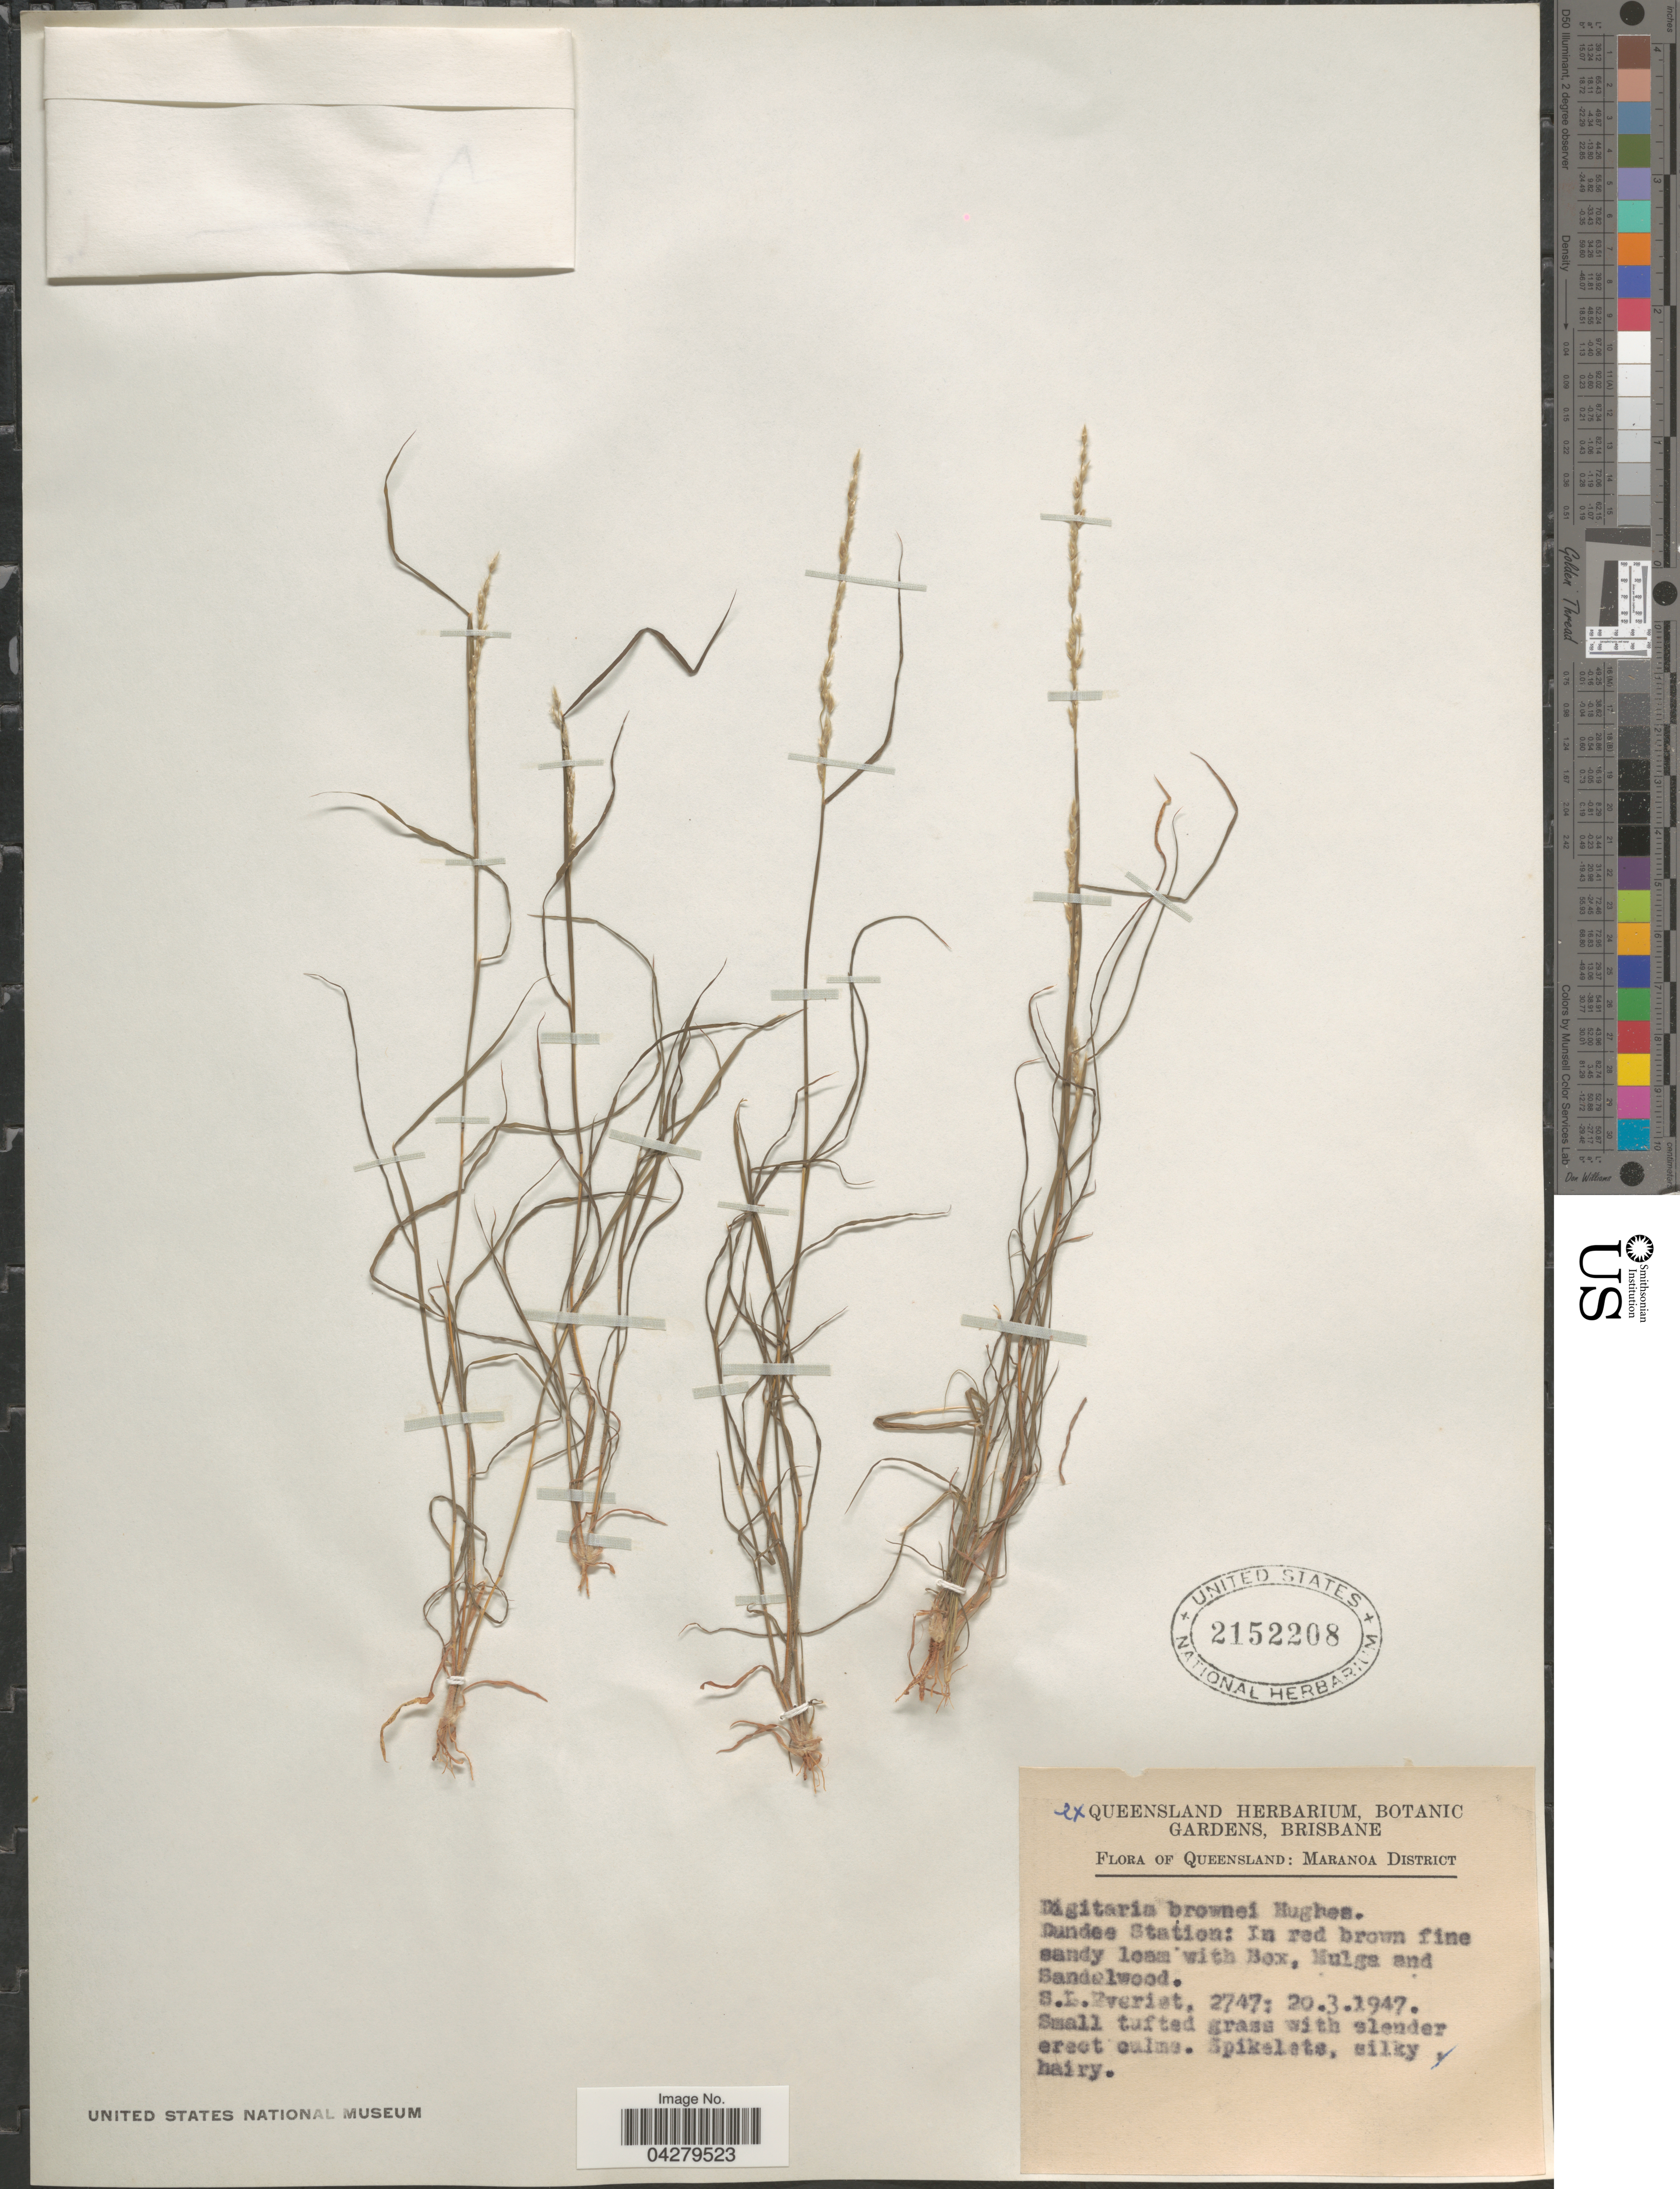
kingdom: Plantae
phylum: Tracheophyta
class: Liliopsida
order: Poales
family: Poaceae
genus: Digitaria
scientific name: Digitaria brownii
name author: (Roem. & Schult.) Hughes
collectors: S. Everist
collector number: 2747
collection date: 1947-03-20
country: Australia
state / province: Queensland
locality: Maranoa District. Dundes Station.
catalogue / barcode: US 2152208